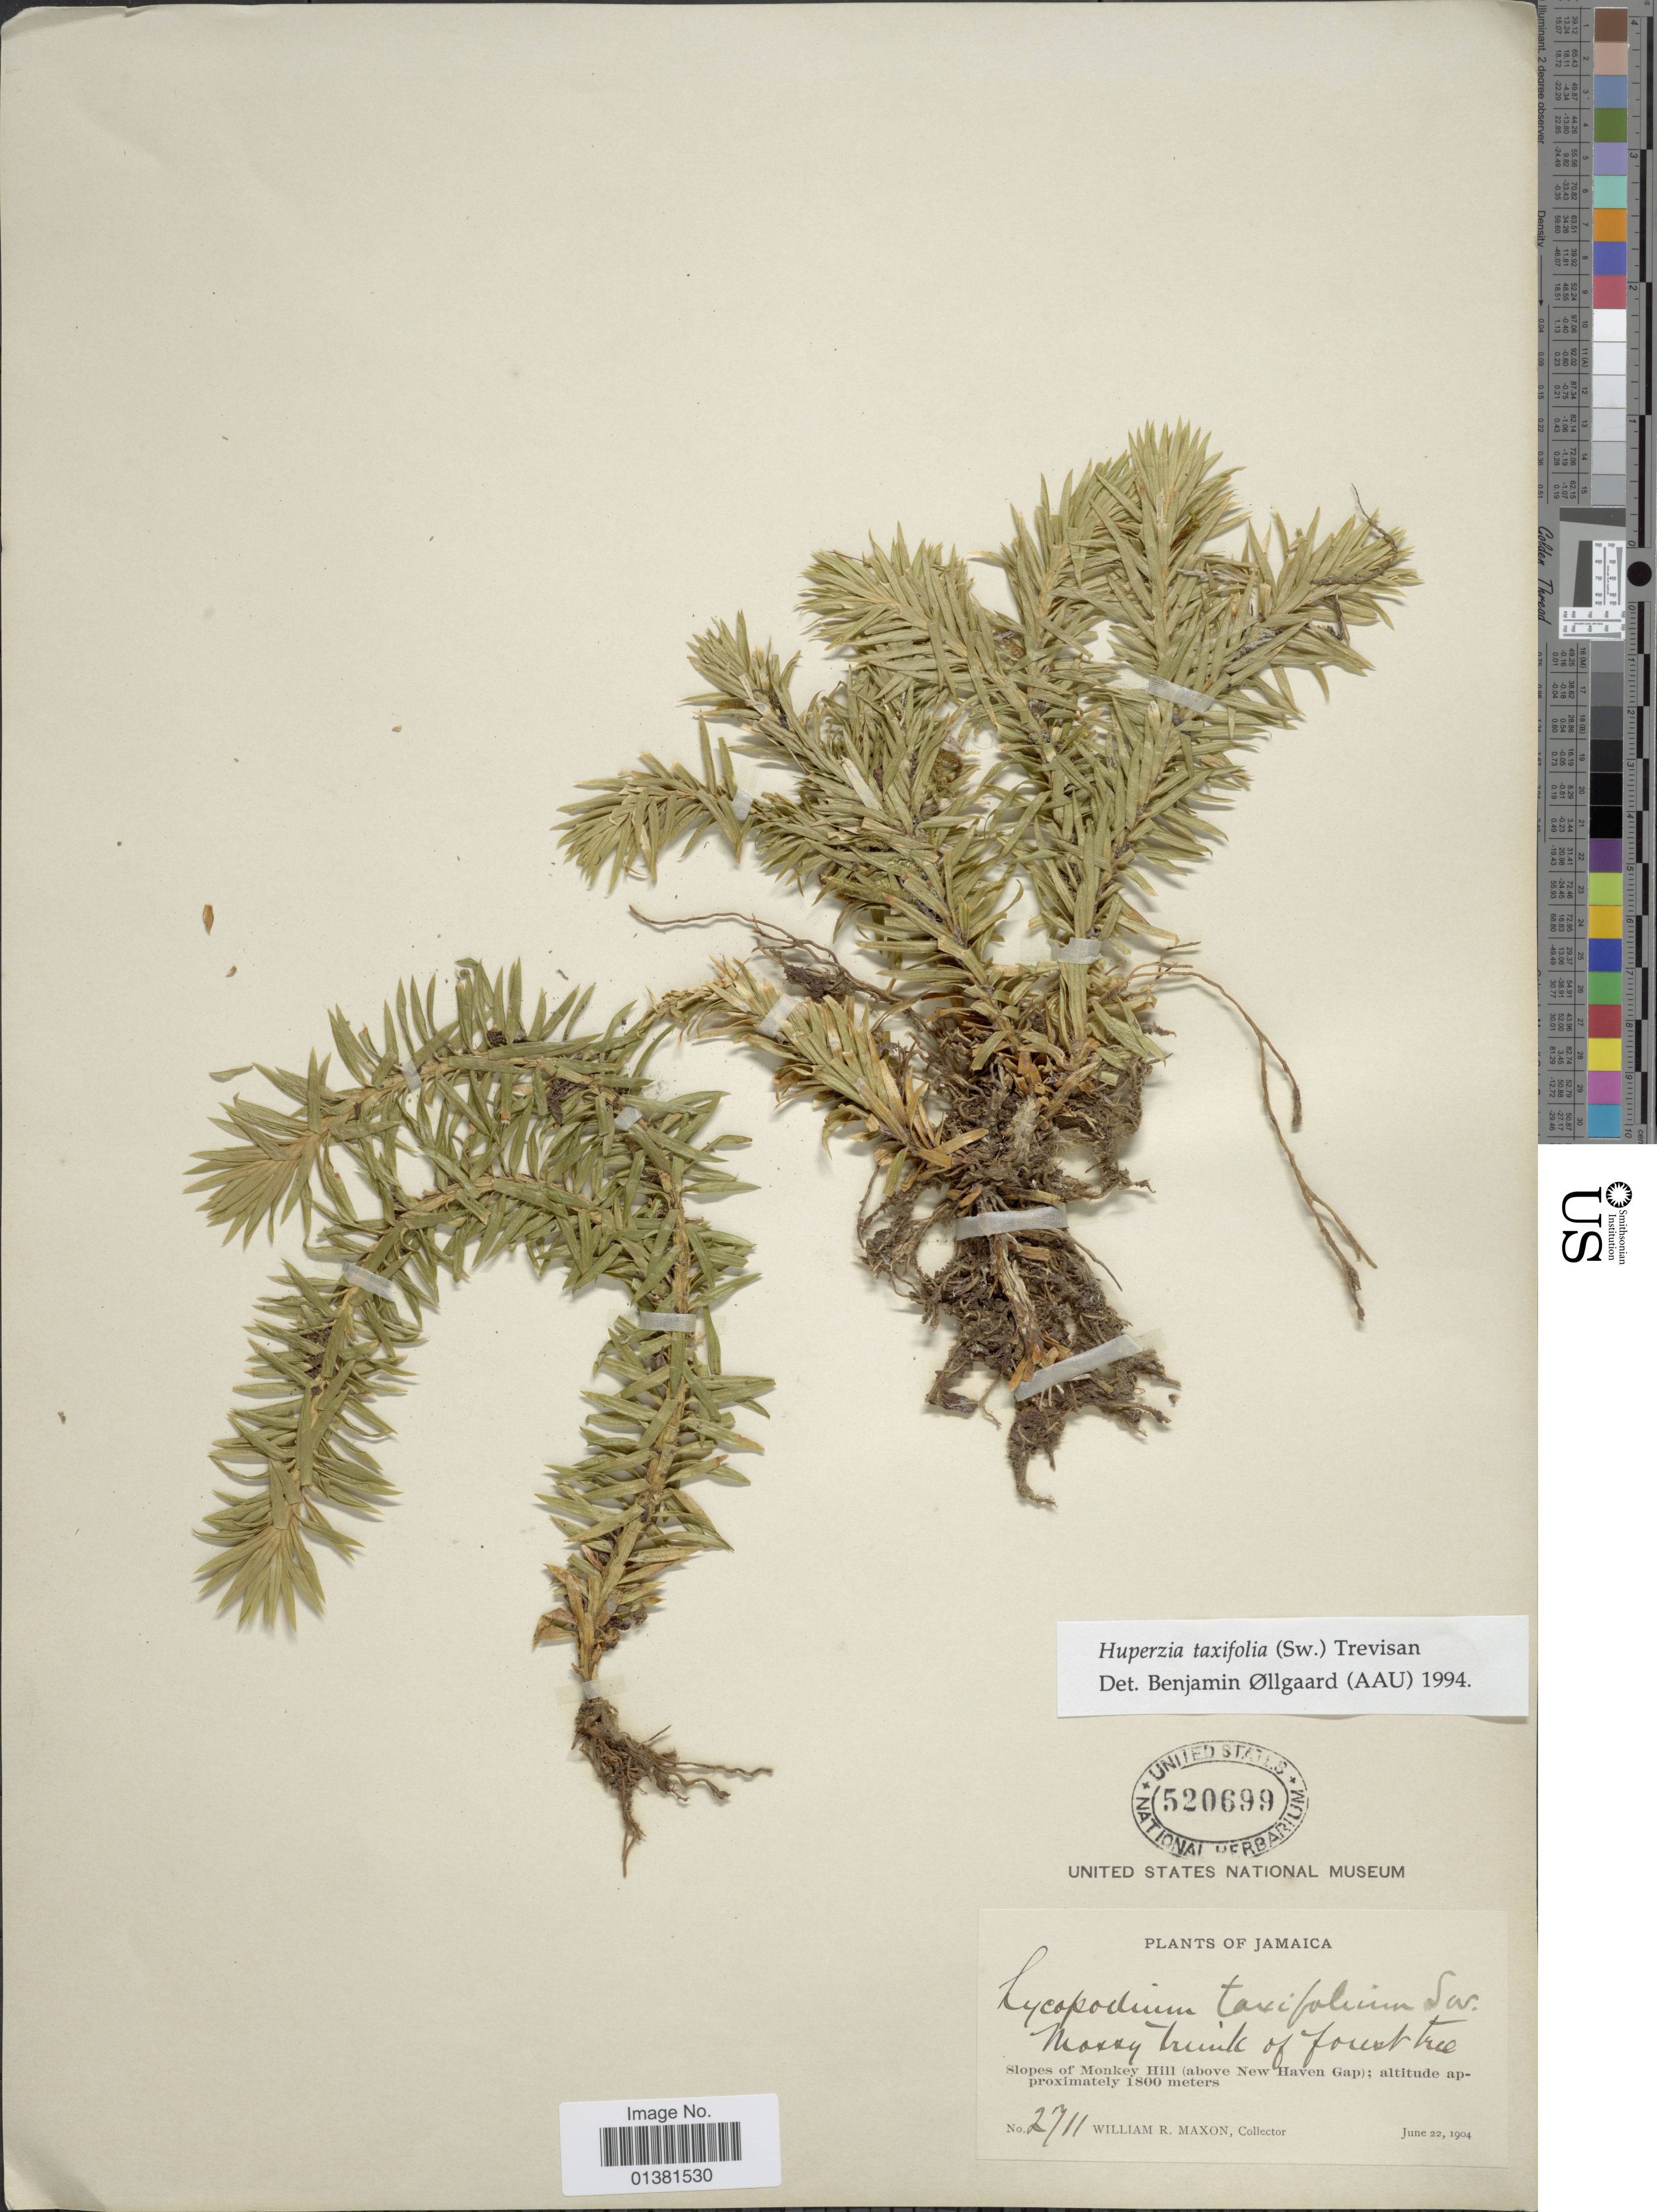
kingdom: Plantae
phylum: Tracheophyta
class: Lycopodiopsida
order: Lycopodiales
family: Lycopodiaceae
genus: Phlegmariurus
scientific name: Phlegmariurus taxifolius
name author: (Sw.) Á. Löve & D. Löve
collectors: W. R. Maxon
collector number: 2711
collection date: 1904-06-22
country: Jamaica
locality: Slopes of Monkey Hill (above New Haven Gap)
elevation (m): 1800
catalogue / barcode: US 520699